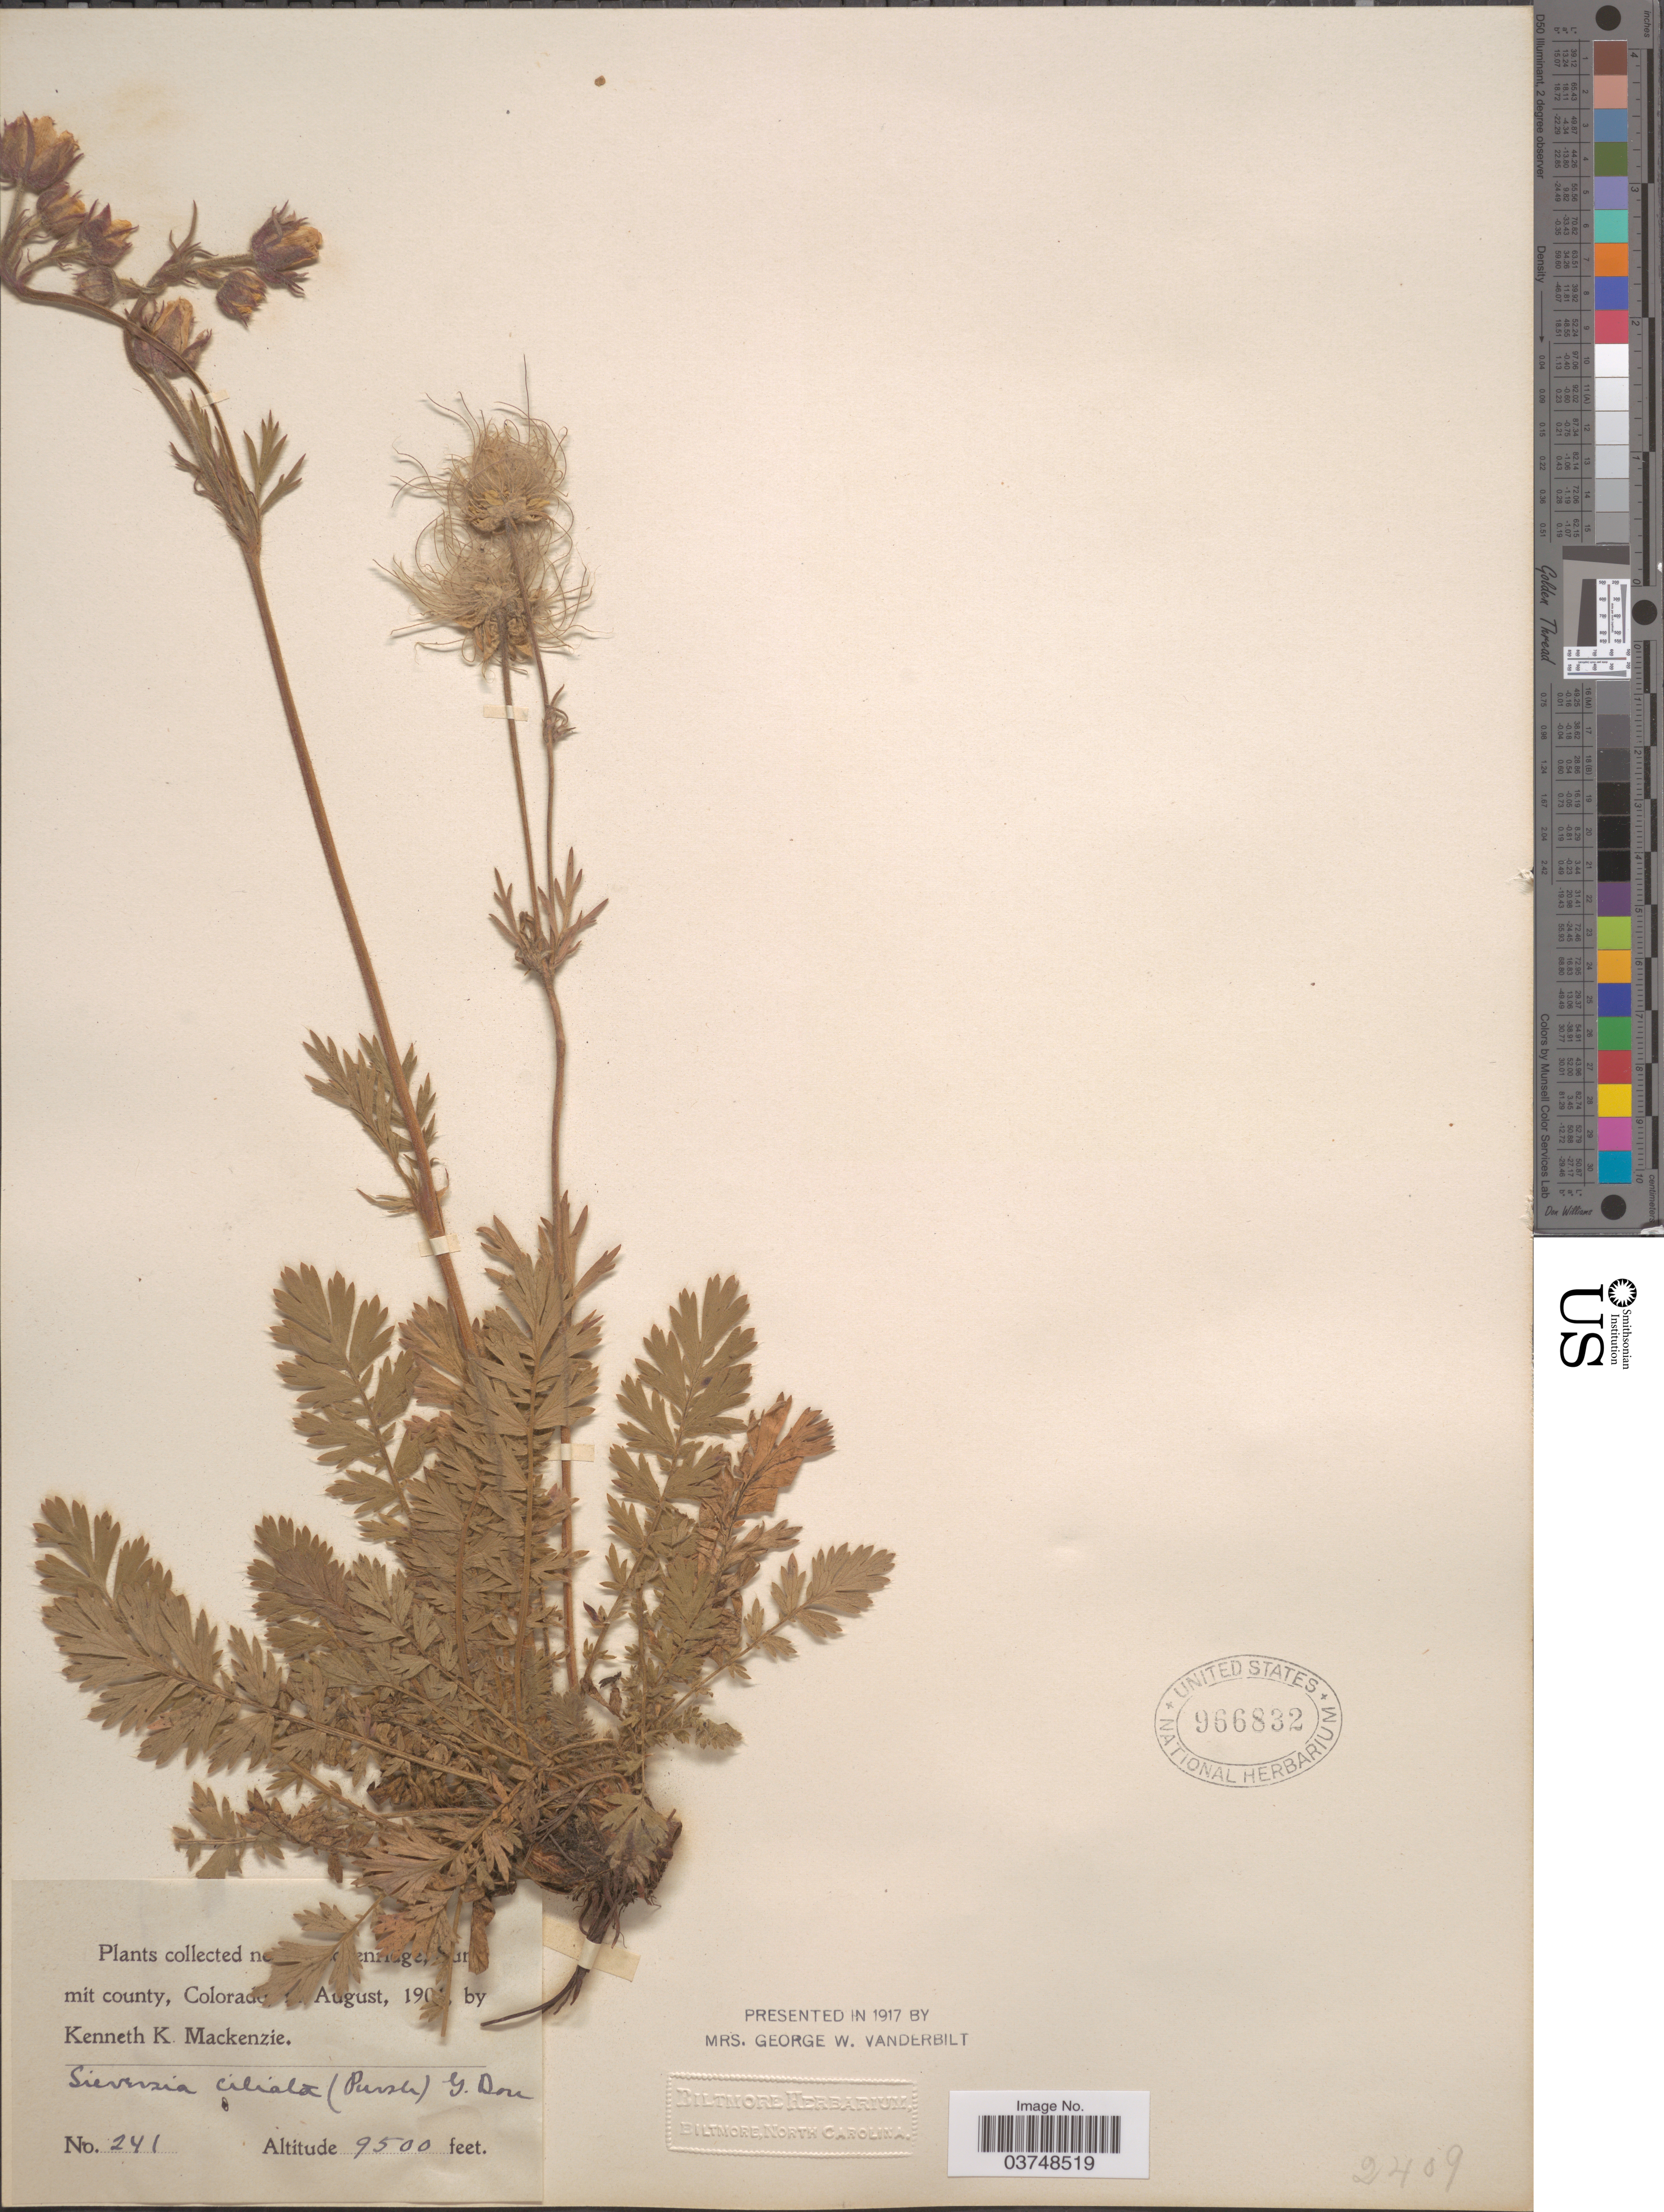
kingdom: Plantae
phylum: Tracheophyta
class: Magnoliopsida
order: Rosales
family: Rosaceae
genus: Geum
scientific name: Geum triflorum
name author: Pursh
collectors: K. K. Mackenzie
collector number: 241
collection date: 1901-08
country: United States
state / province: Colorado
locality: Near Breckenridge, Summit county.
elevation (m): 2896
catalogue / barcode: US 966832